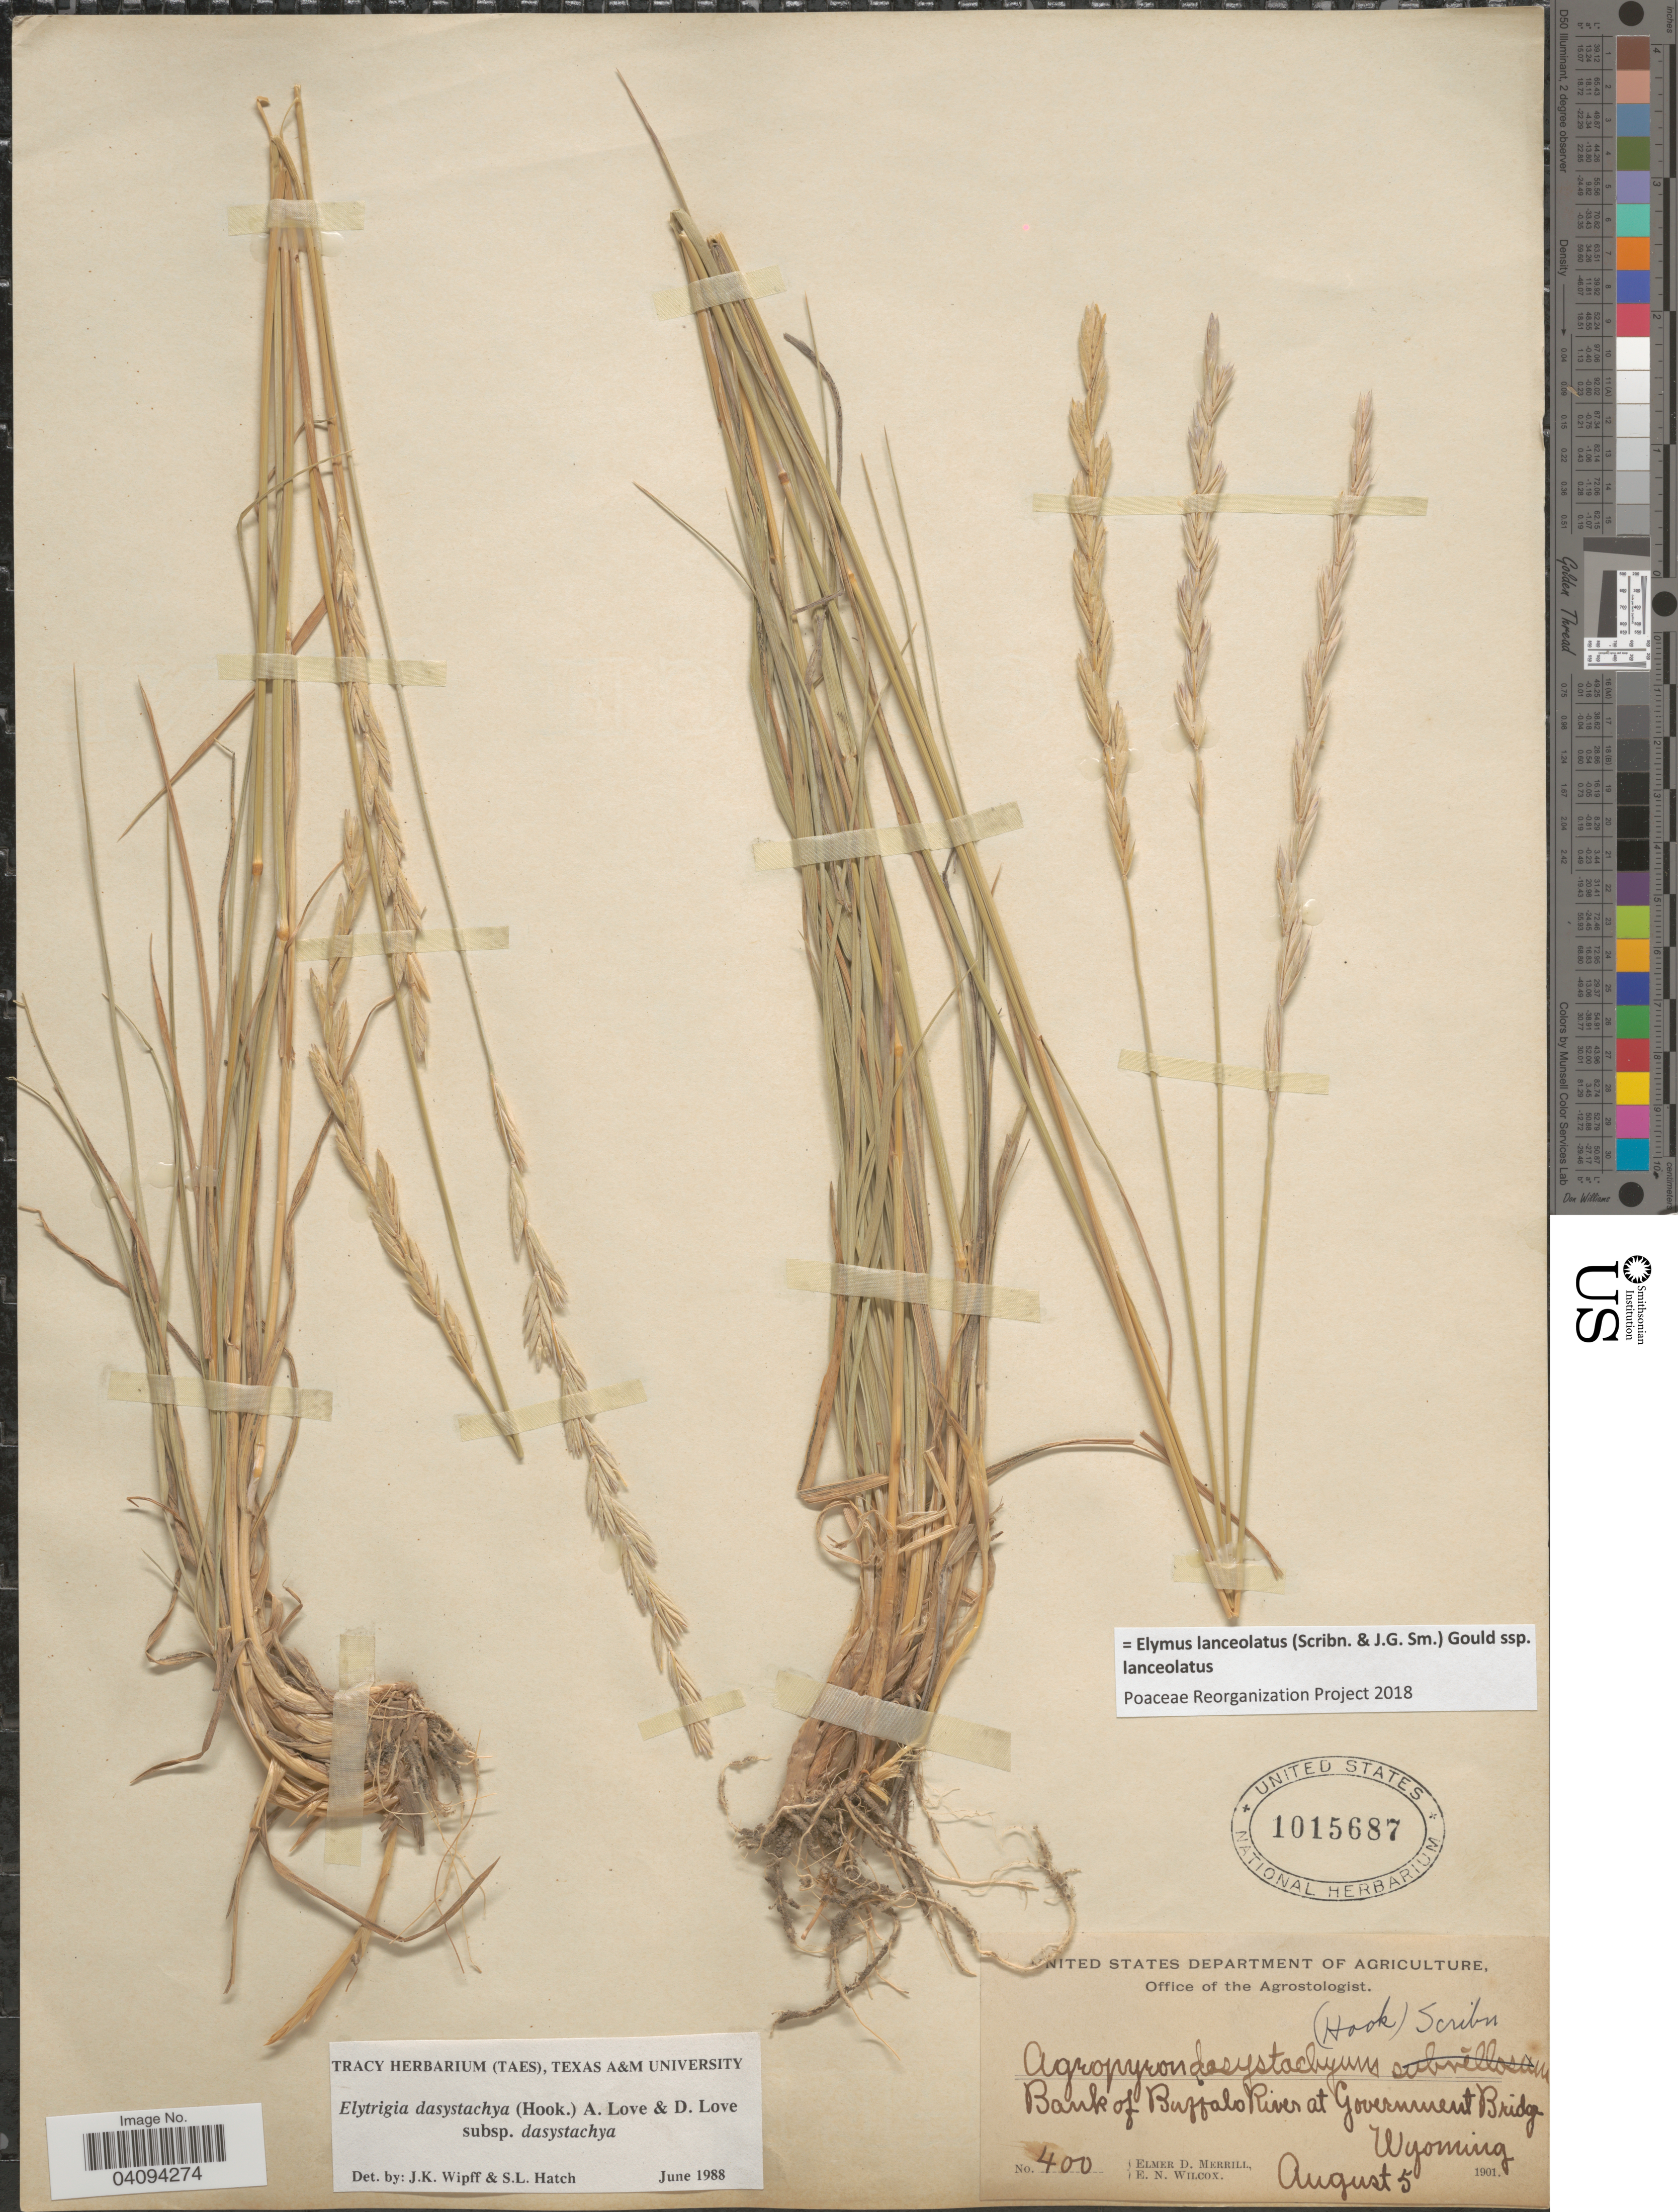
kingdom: Plantae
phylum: Tracheophyta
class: Liliopsida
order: Poales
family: Poaceae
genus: Elymus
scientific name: Elymus lanceolatus subsp. lanceolatus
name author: (Scribn. & J.G. Sm.) Gould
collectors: E. D. Merrill & E. Wilcox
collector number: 400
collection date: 1901-08-05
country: United States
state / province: Wyoming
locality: Bank of Buffalo River at Government Bridge.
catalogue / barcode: US 1015687